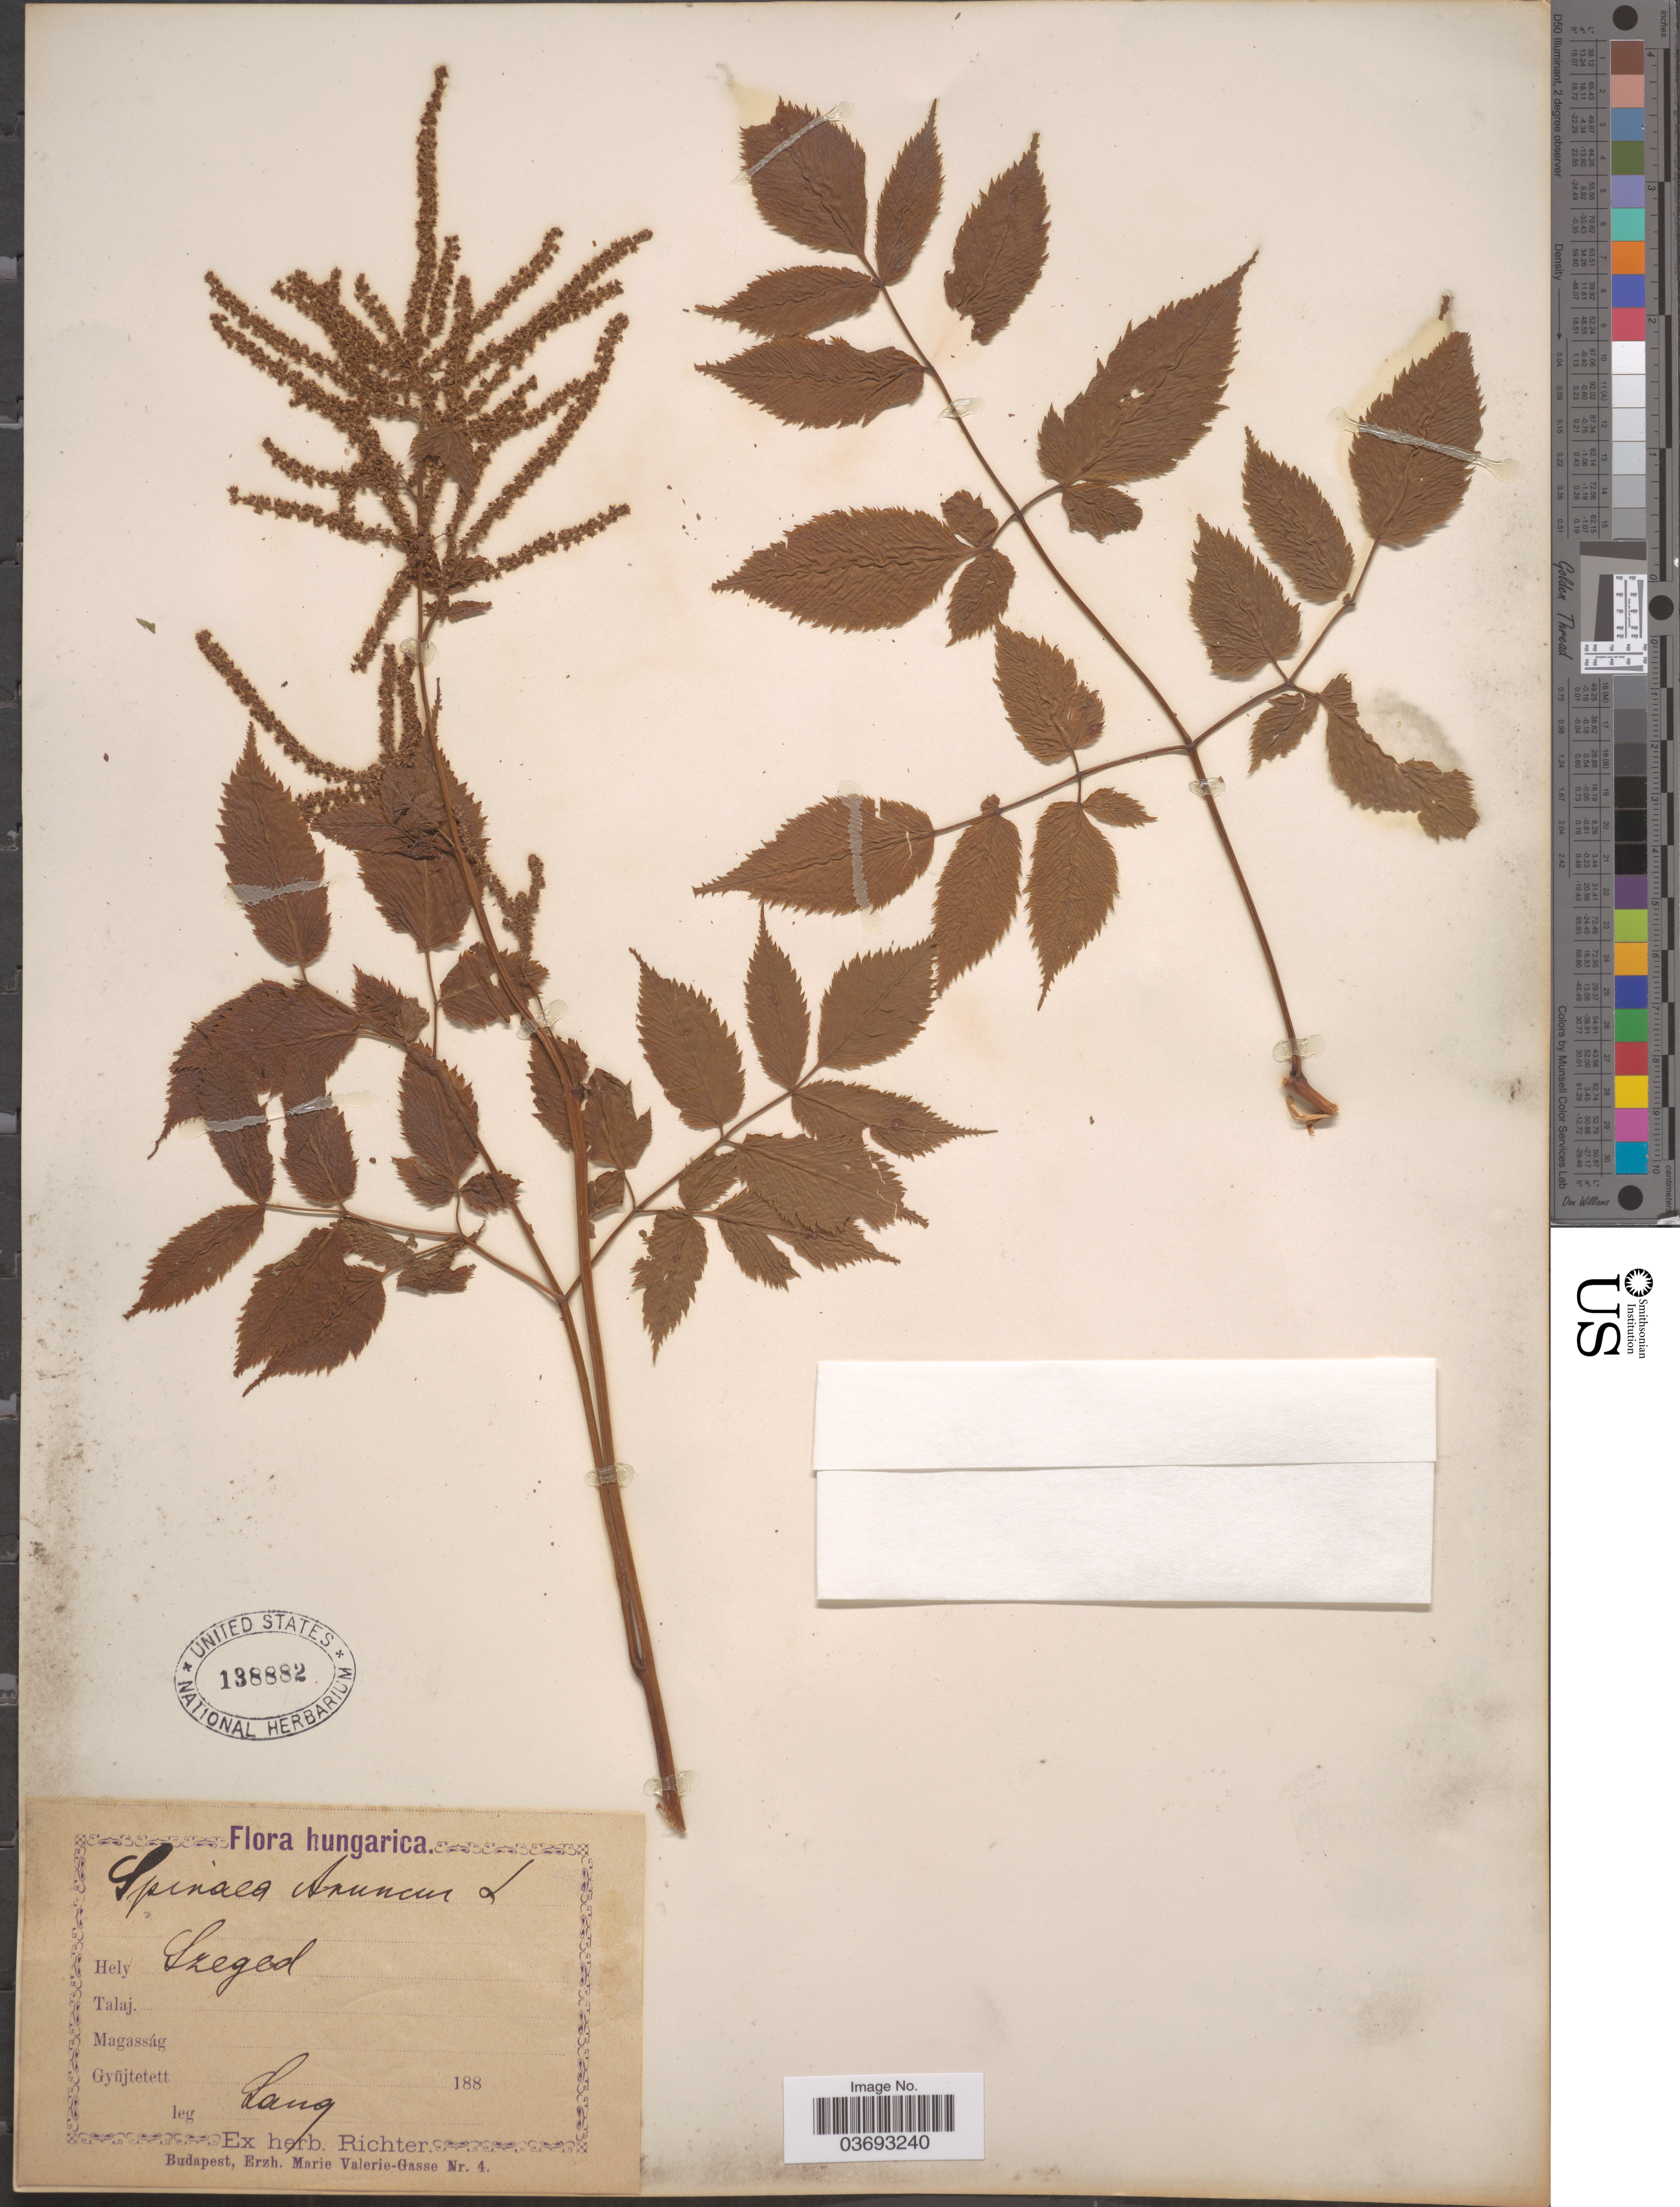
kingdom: Plantae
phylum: Tracheophyta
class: Magnoliopsida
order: Rosales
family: Rosaceae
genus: Spiraea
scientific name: Spiraea aruncus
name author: L.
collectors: -- Lang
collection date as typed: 188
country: Hungary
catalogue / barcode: US 138882